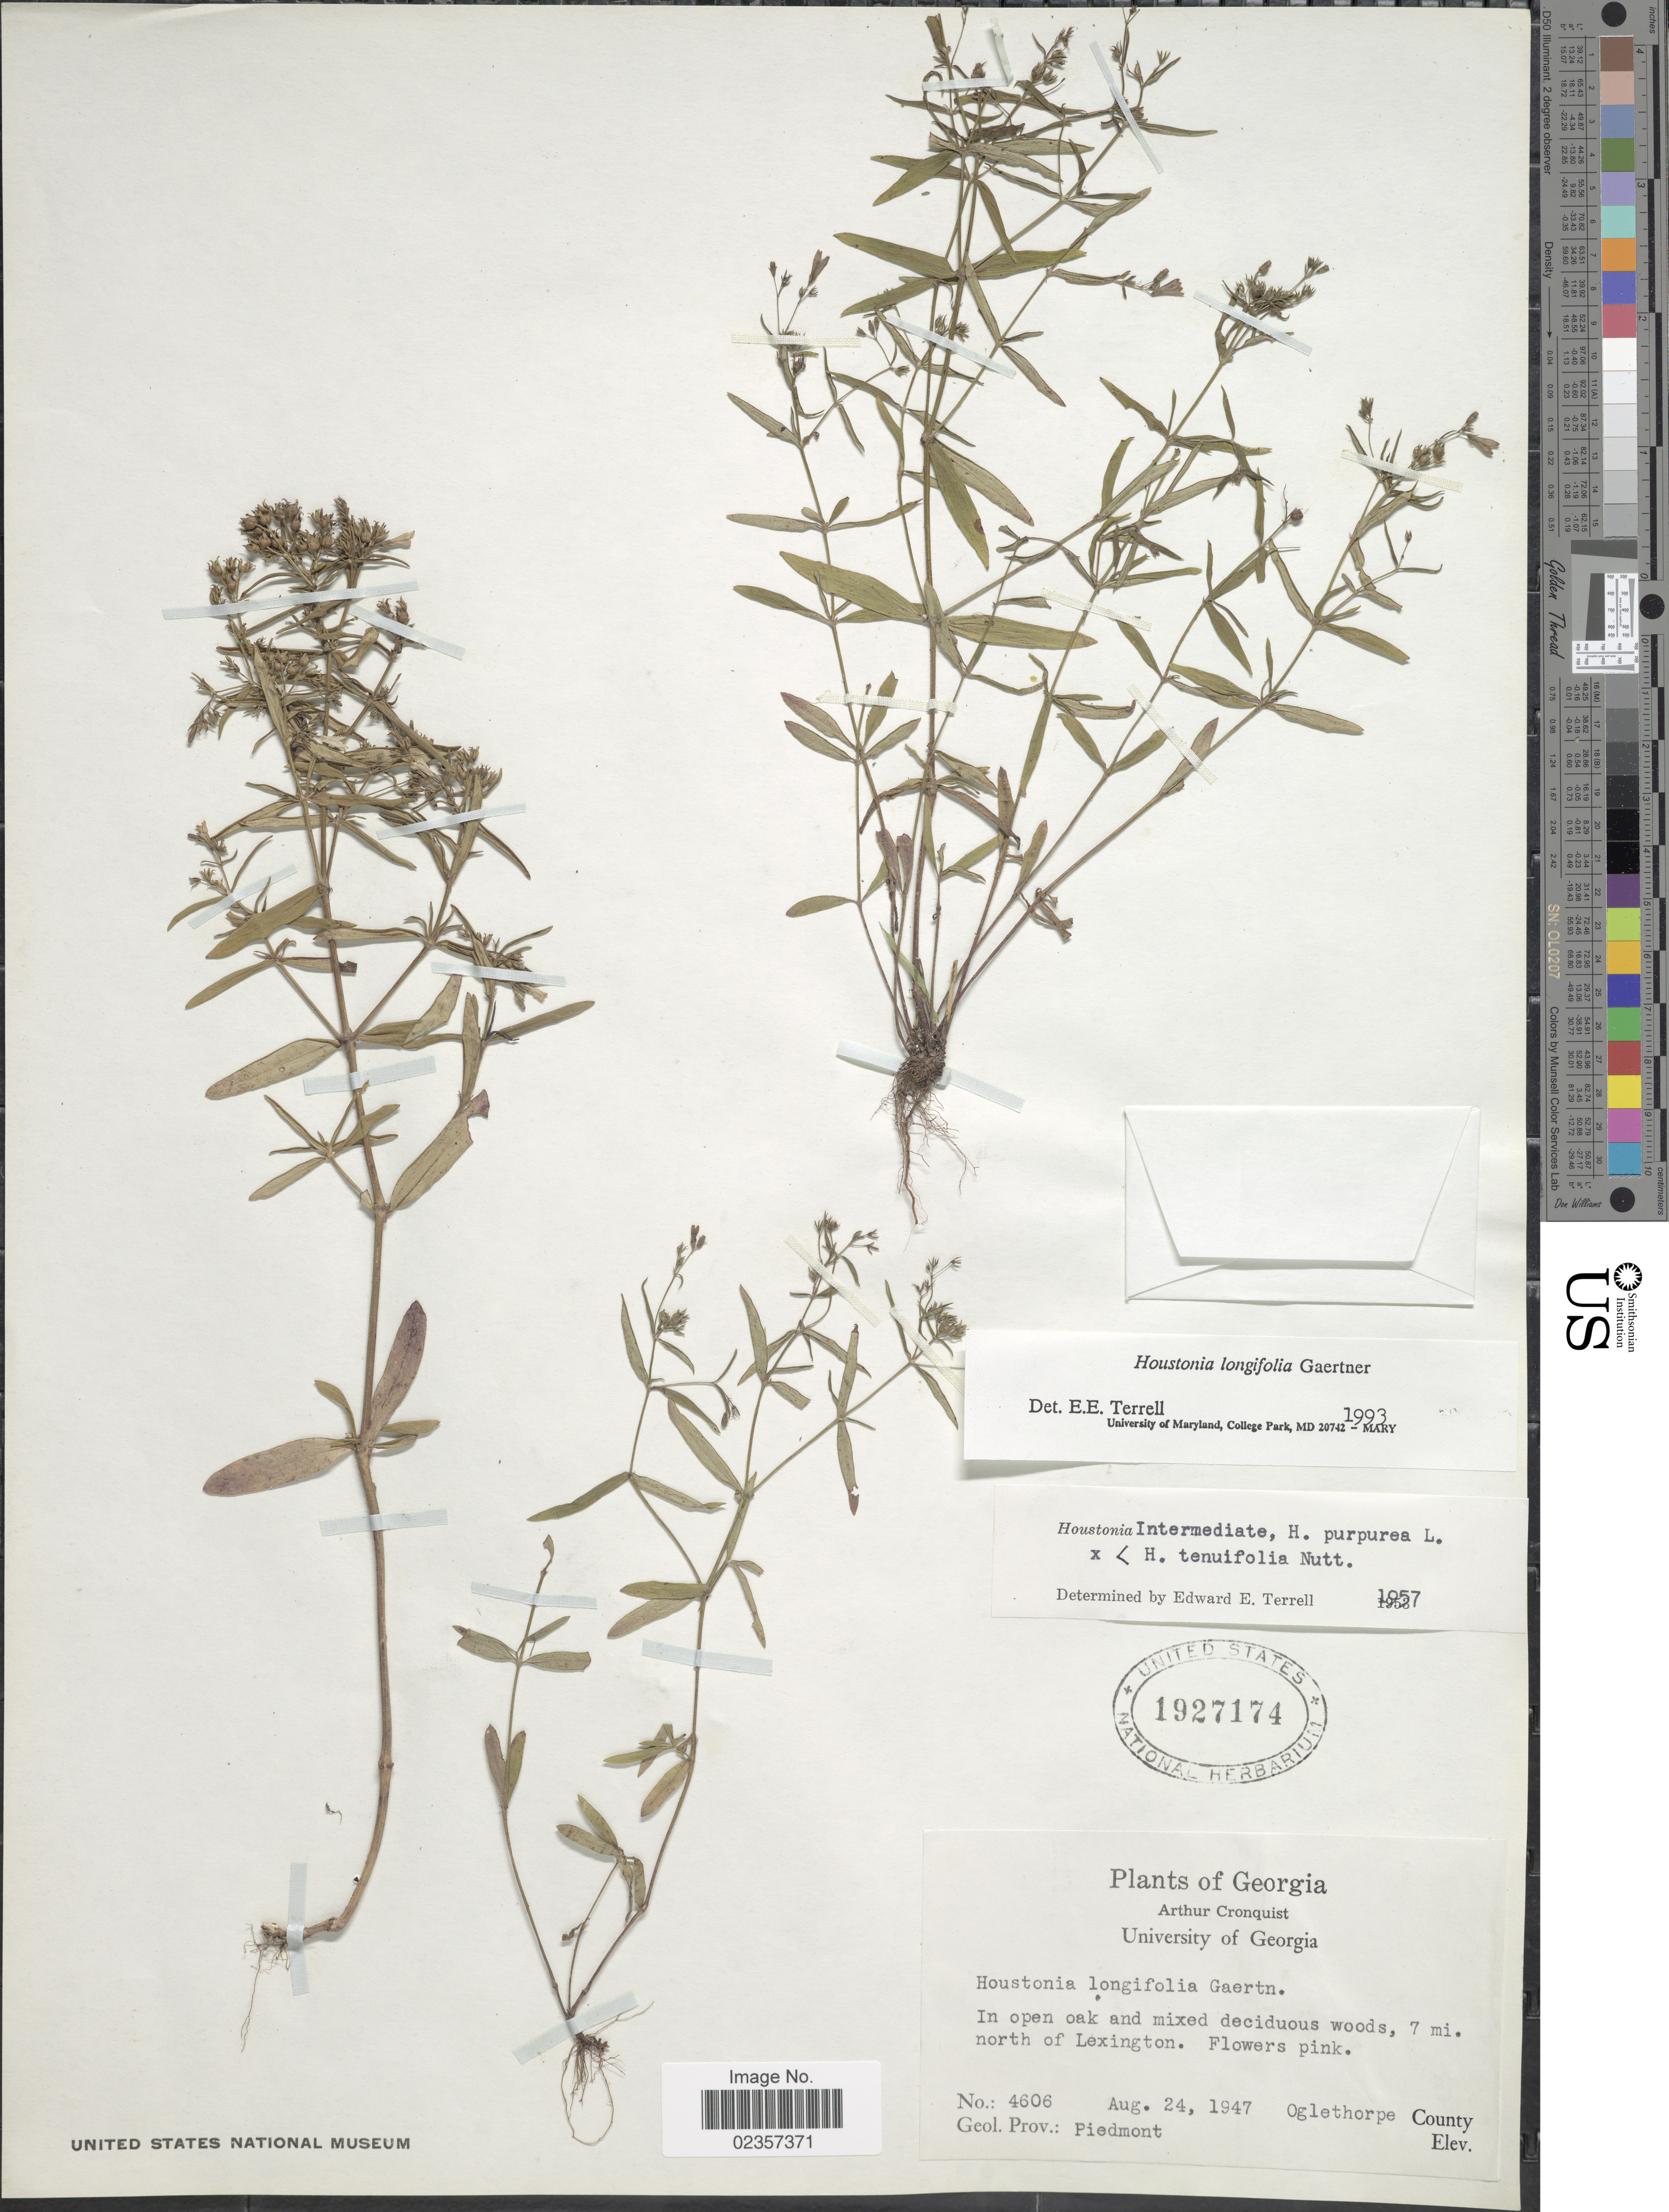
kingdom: Plantae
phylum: Tracheophyta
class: Magnoliopsida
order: Gentianales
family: Rubiaceae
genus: Houstonia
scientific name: Houstonia longifolia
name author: Gaertn.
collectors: A. J. Cronquist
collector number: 4606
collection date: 1947-08-24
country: United States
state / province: Georgia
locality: In open oak and mixed deciduous woods, 7 mi. north of Lextington. Geol. Prov.: Piedmont. Oglethorpe County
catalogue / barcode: US 1927174